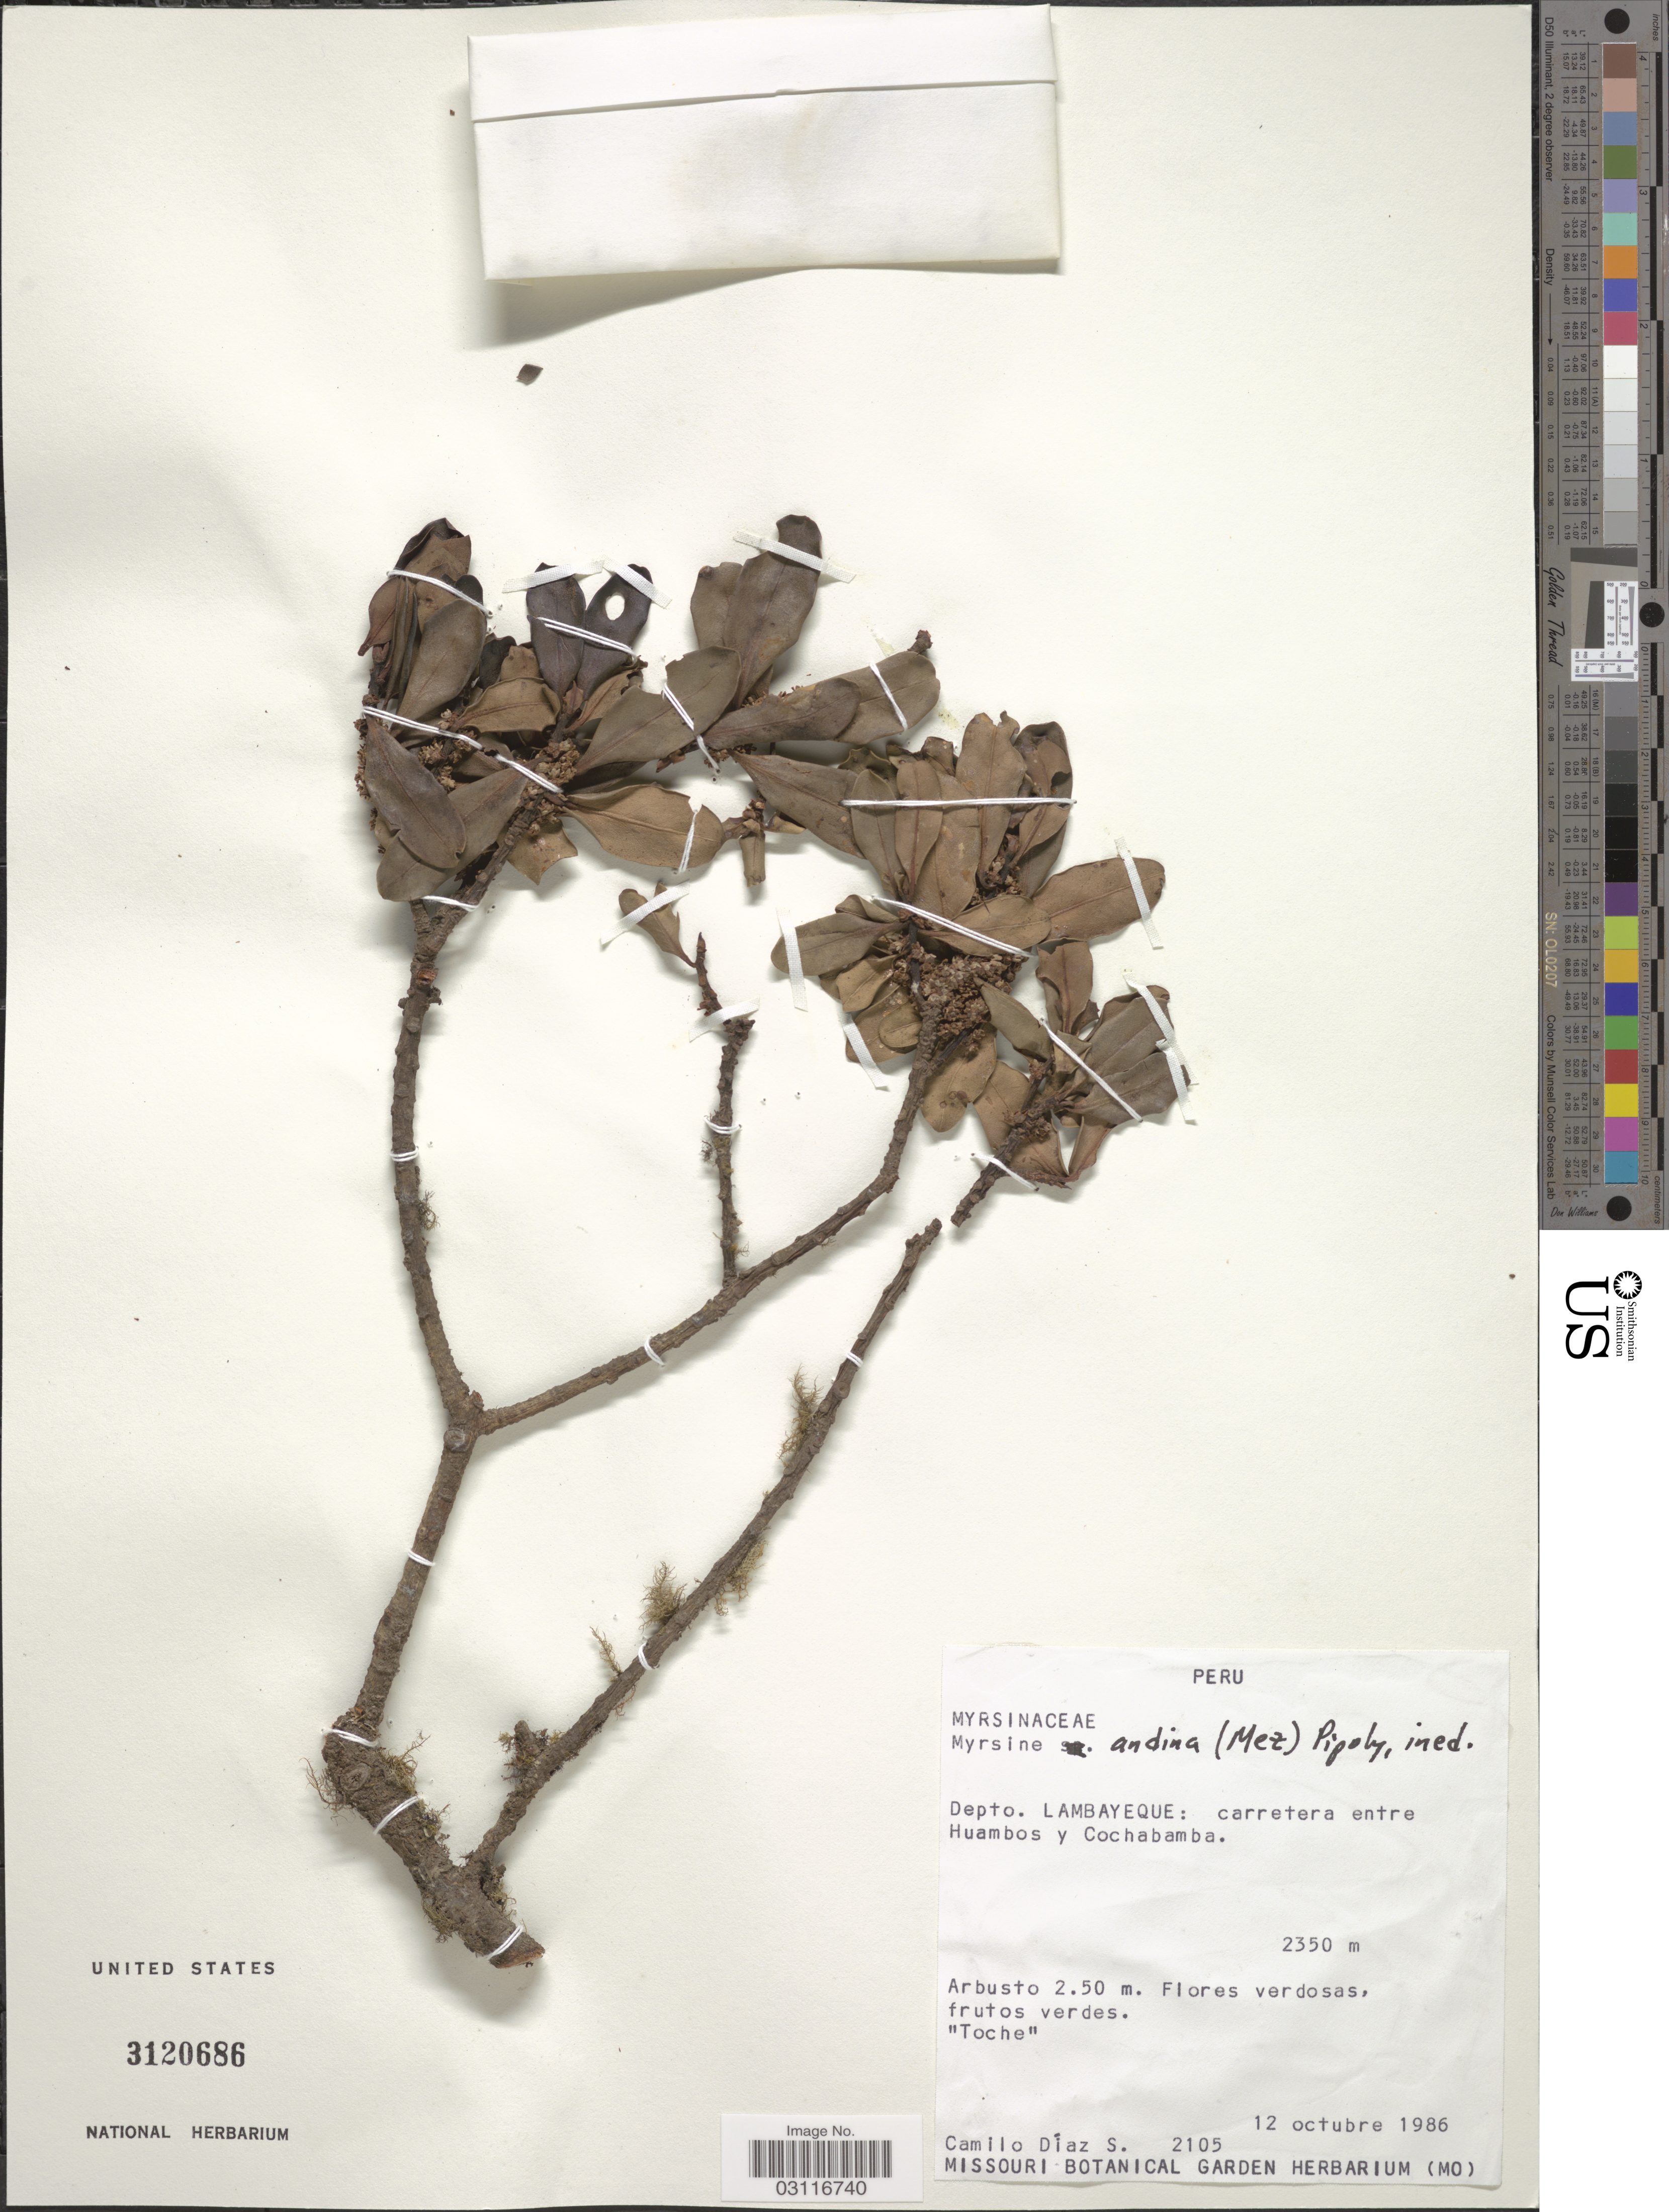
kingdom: Plantae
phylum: Tracheophyta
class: Magnoliopsida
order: Ericales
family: Primulaceae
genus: Myrsine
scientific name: Myrsine andina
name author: (Mez) Pipoly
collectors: C. Díaz S.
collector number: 2105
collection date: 1986-10-12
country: Peru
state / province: Lambayeque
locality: carretera entre Huambos y Cochabamba.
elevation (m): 2350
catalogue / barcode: US 3120686